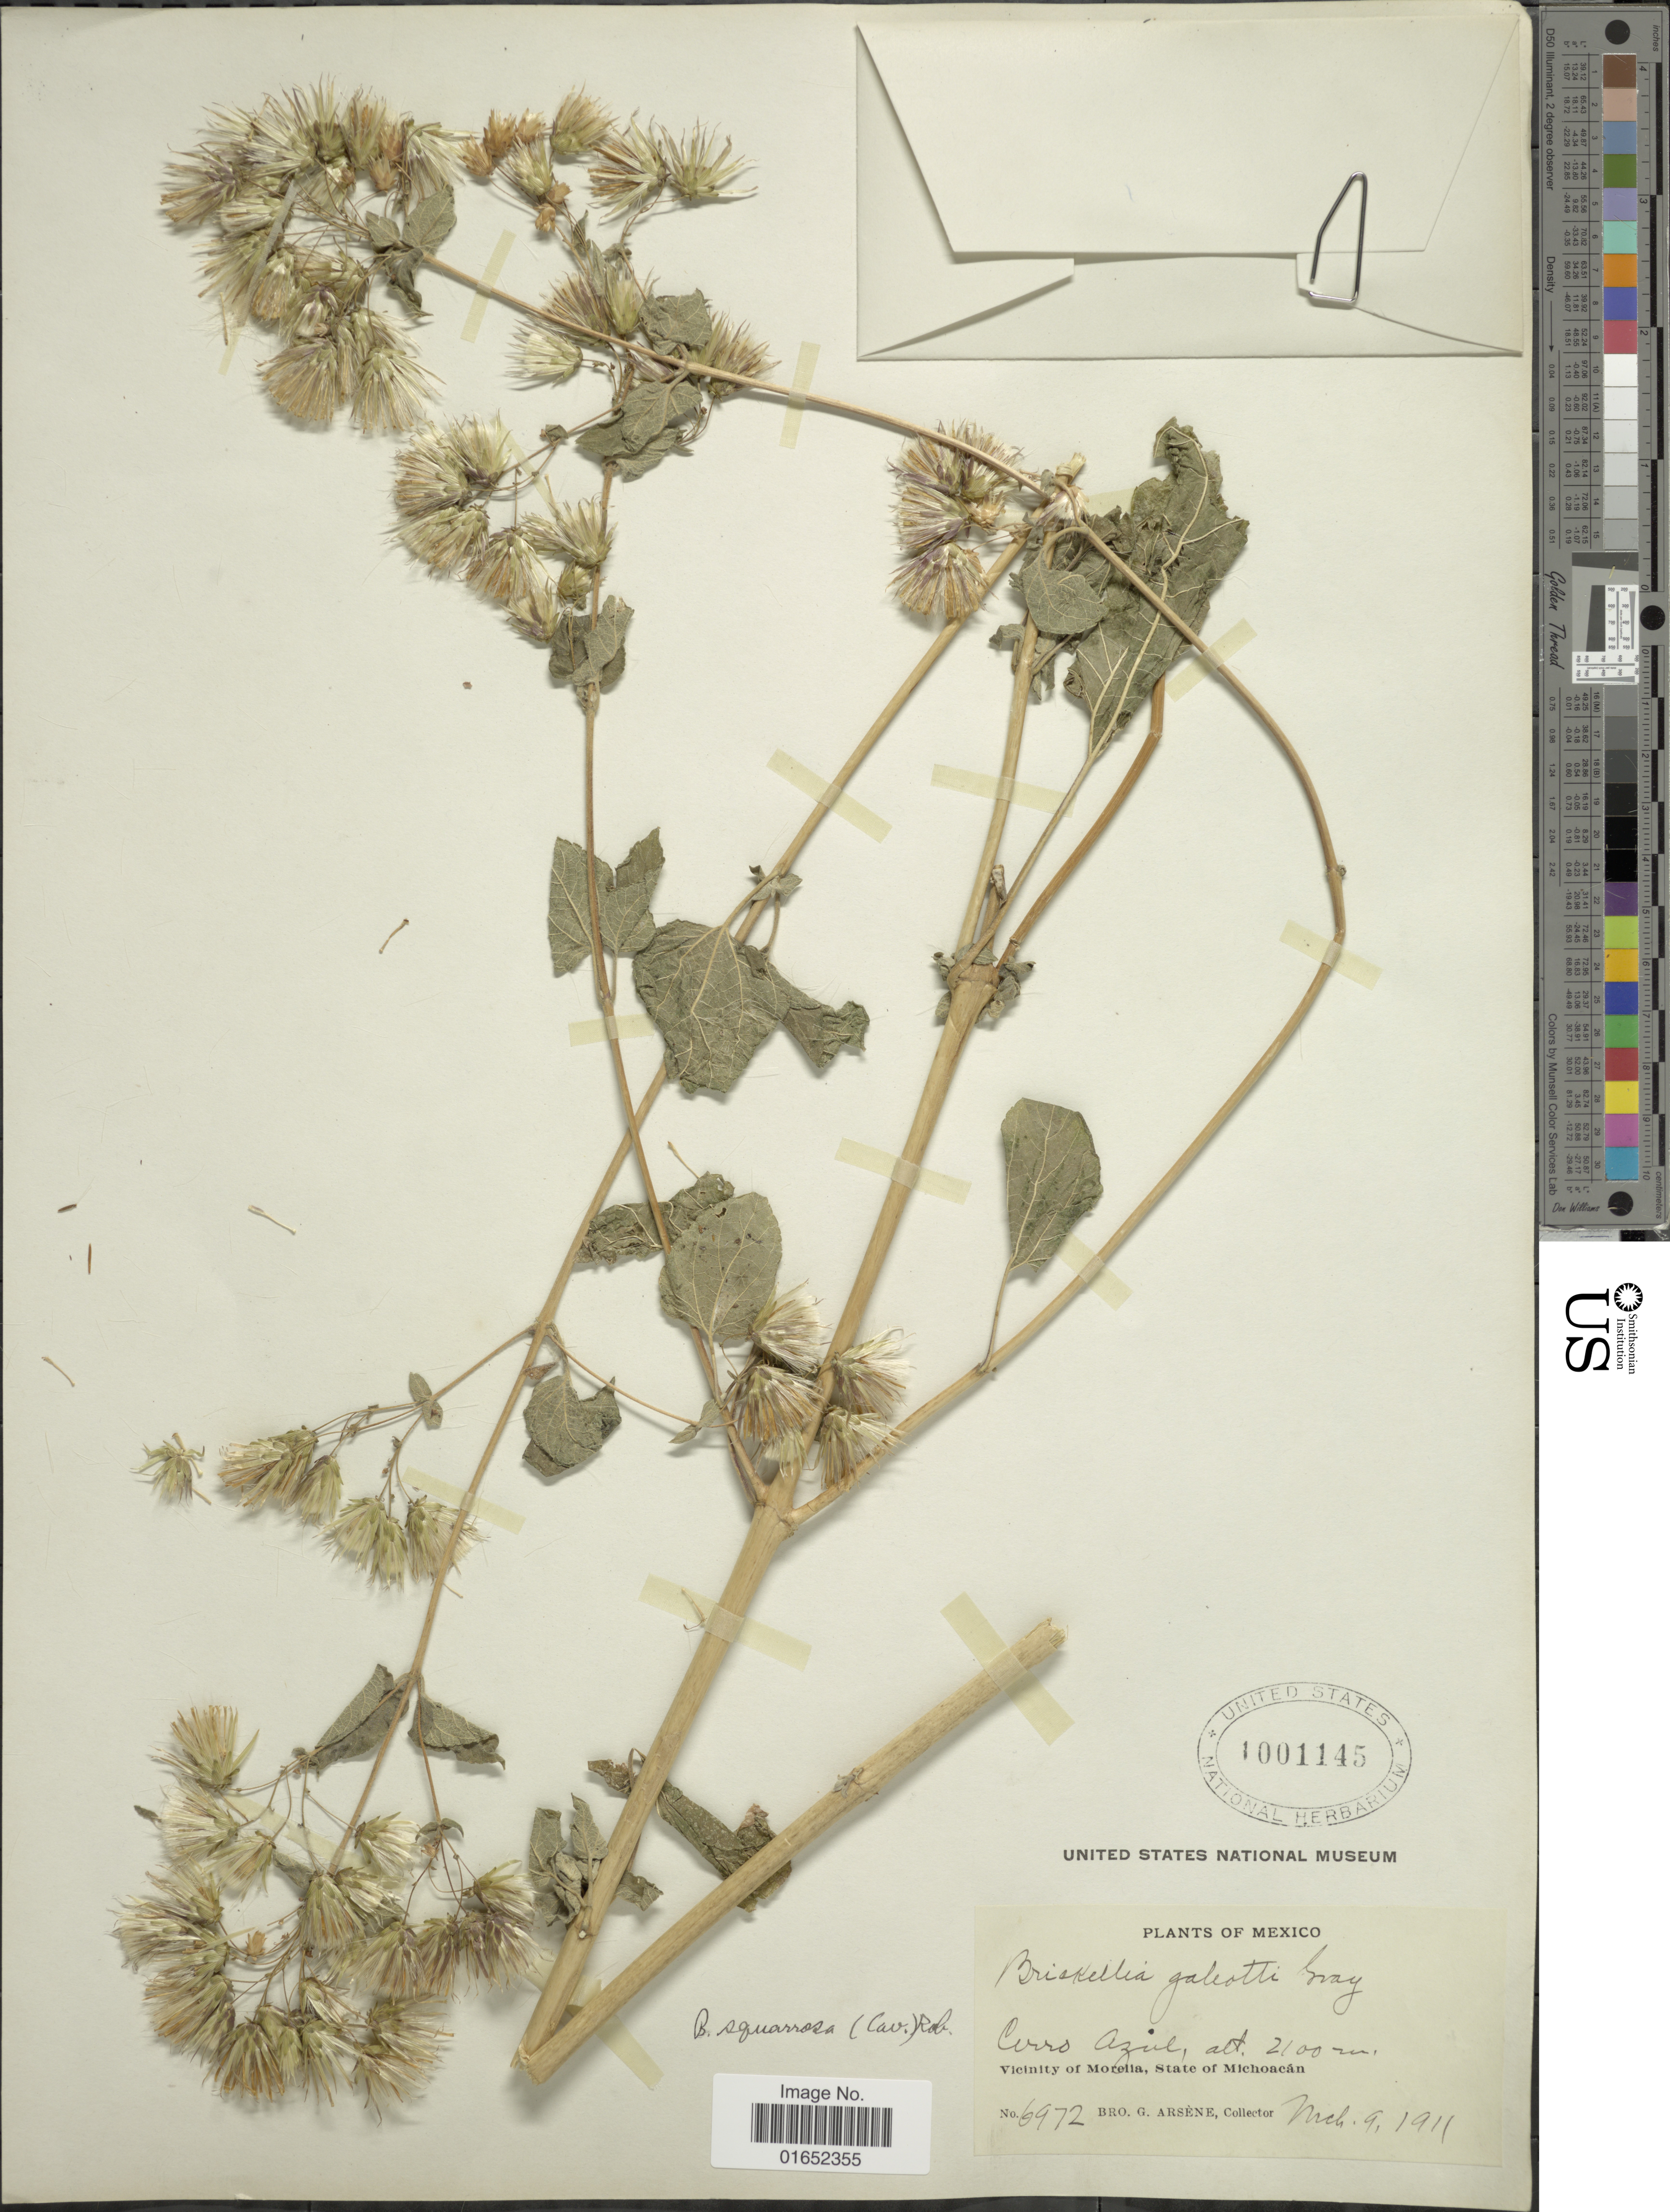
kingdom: Plantae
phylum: Tracheophyta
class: Magnoliopsida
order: Asterales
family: Asteraceae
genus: Brickellia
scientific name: Brickellia squarrosa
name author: B.L. Rob. & Seaton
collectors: Bro. G. Arsène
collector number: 6972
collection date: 1911-03-09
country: Mexico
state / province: Michoacán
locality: Cerro Azul, Vicinity of Morelia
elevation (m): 2100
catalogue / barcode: US 1001145